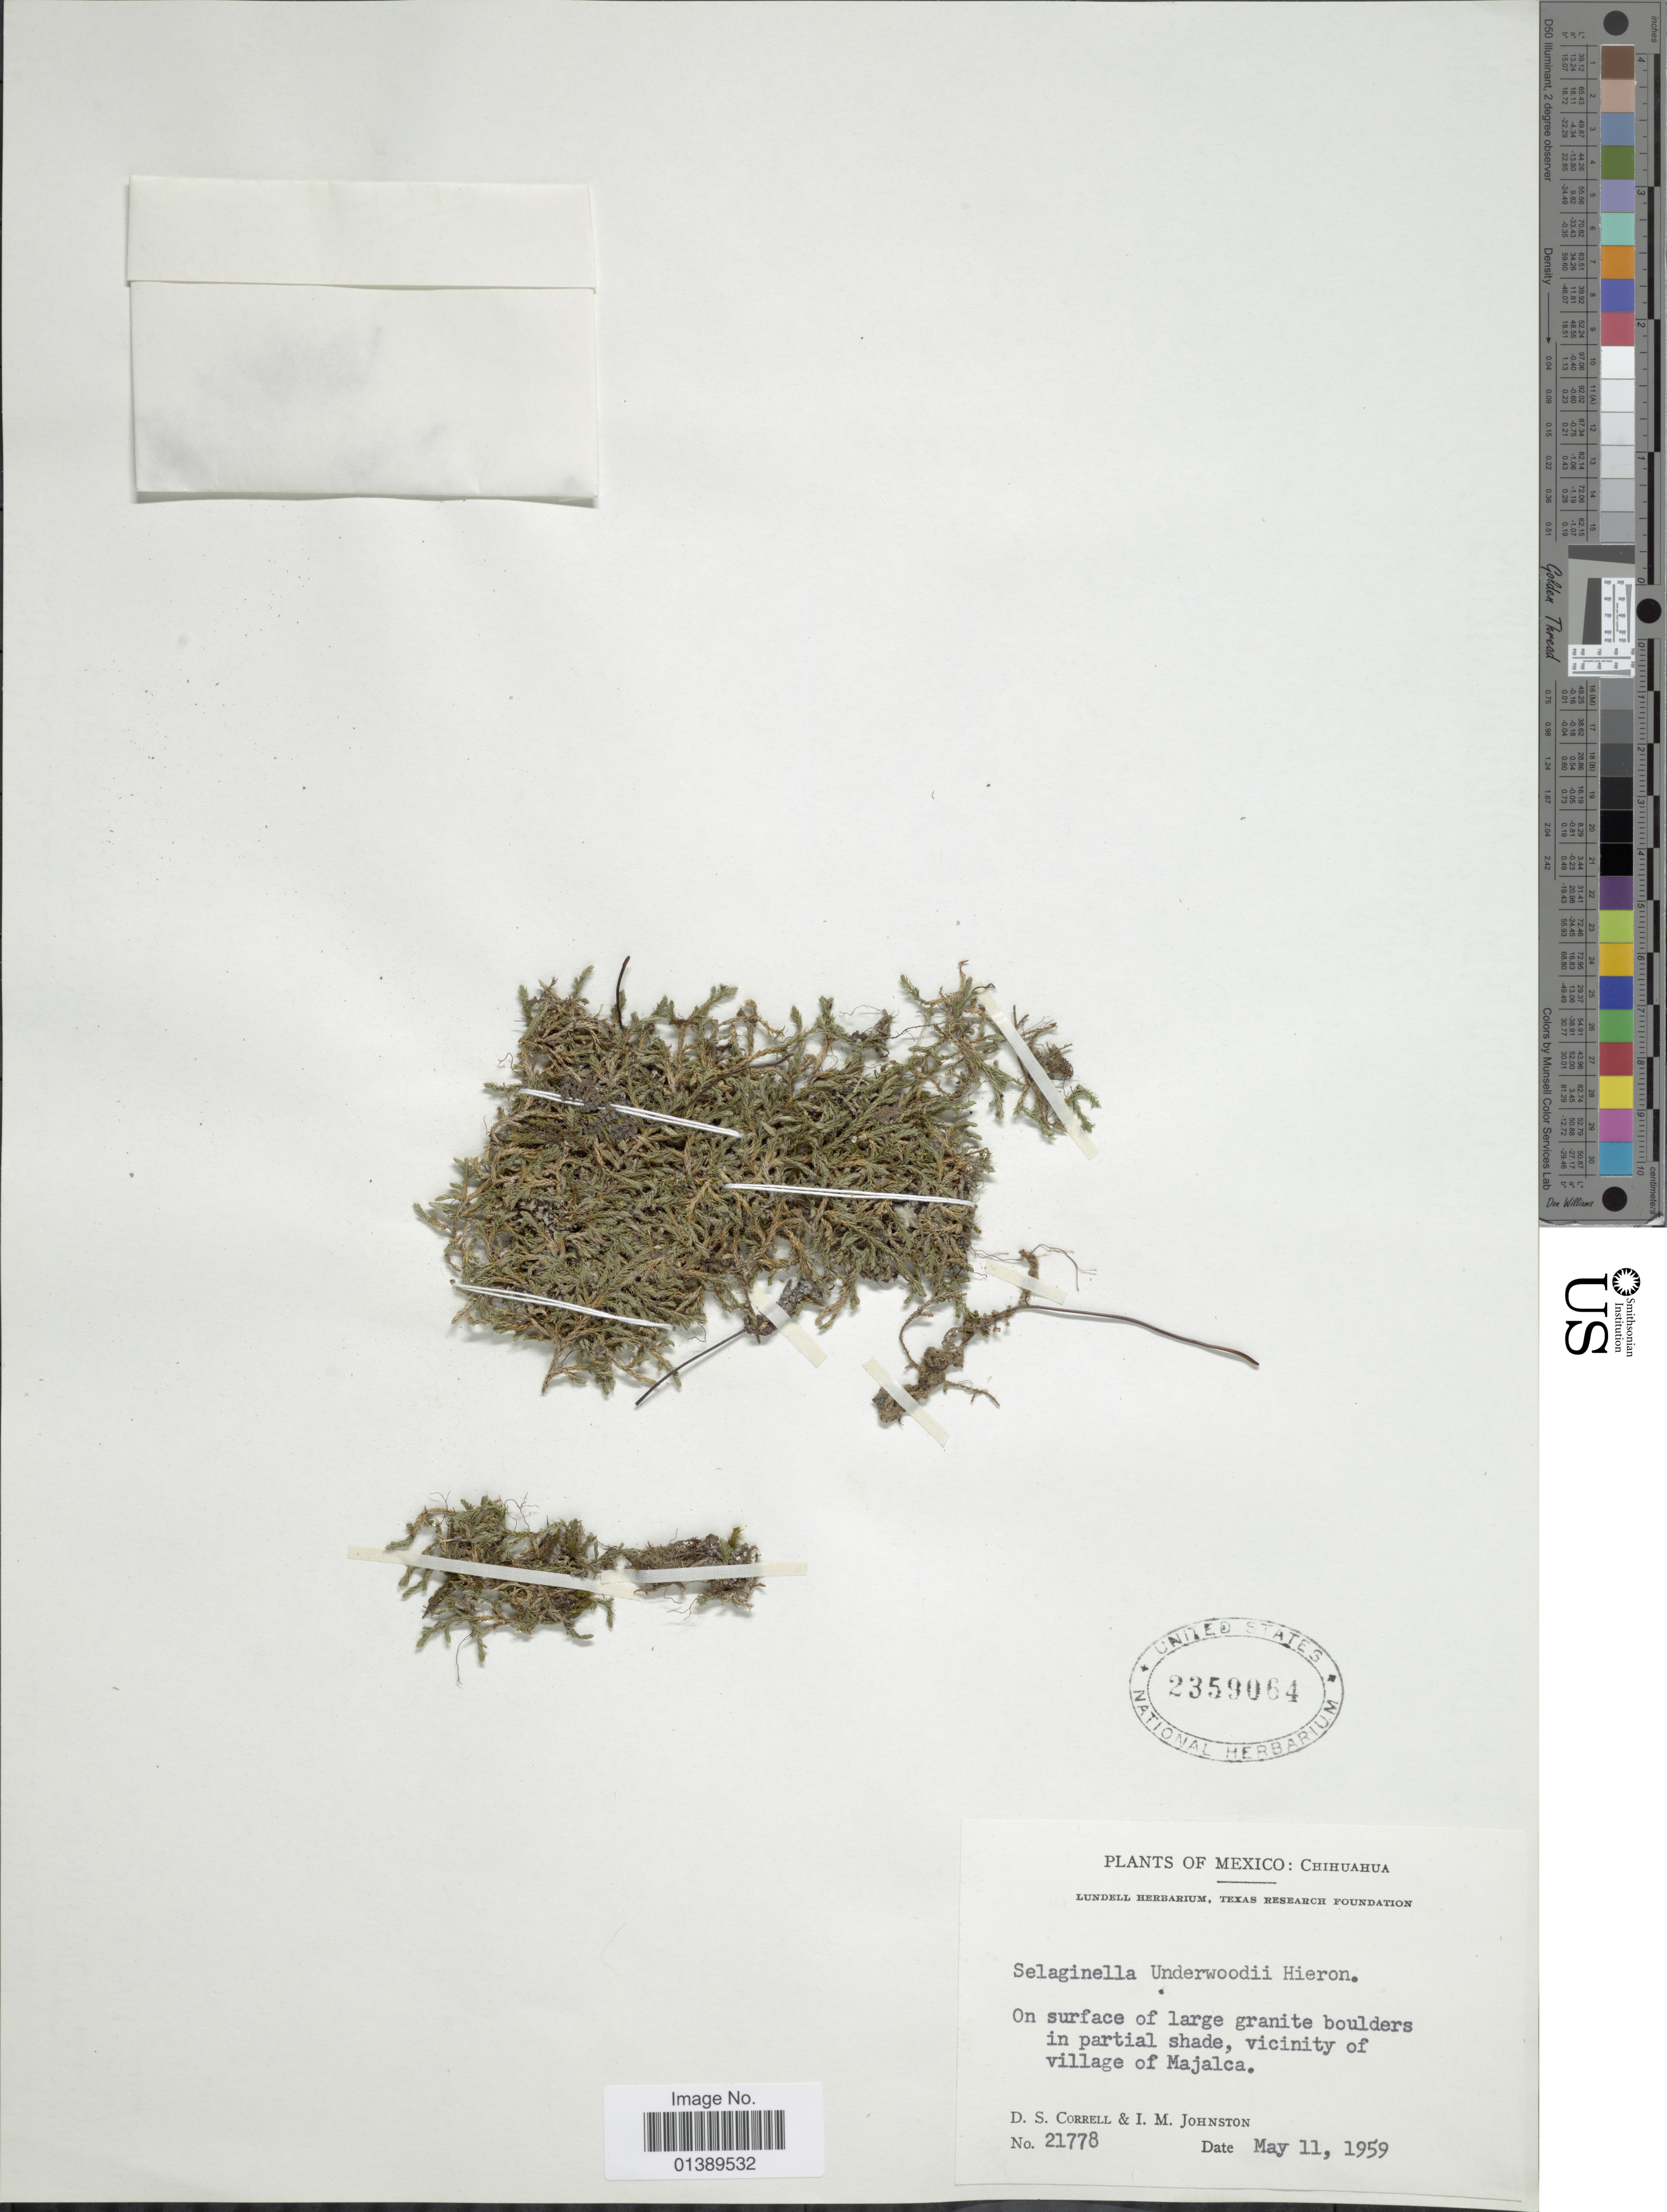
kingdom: Plantae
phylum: Tracheophyta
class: Lycopodiopsida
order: Selaginellales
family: Selaginellaceae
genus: Selaginella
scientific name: Selaginella underwoodii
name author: Hieron.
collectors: D. S. Correll & I.M. Johnston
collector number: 21778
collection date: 1959-05-11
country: Mexico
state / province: Chihuahua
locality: Vicinity of village of Majalca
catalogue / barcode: US 2359064